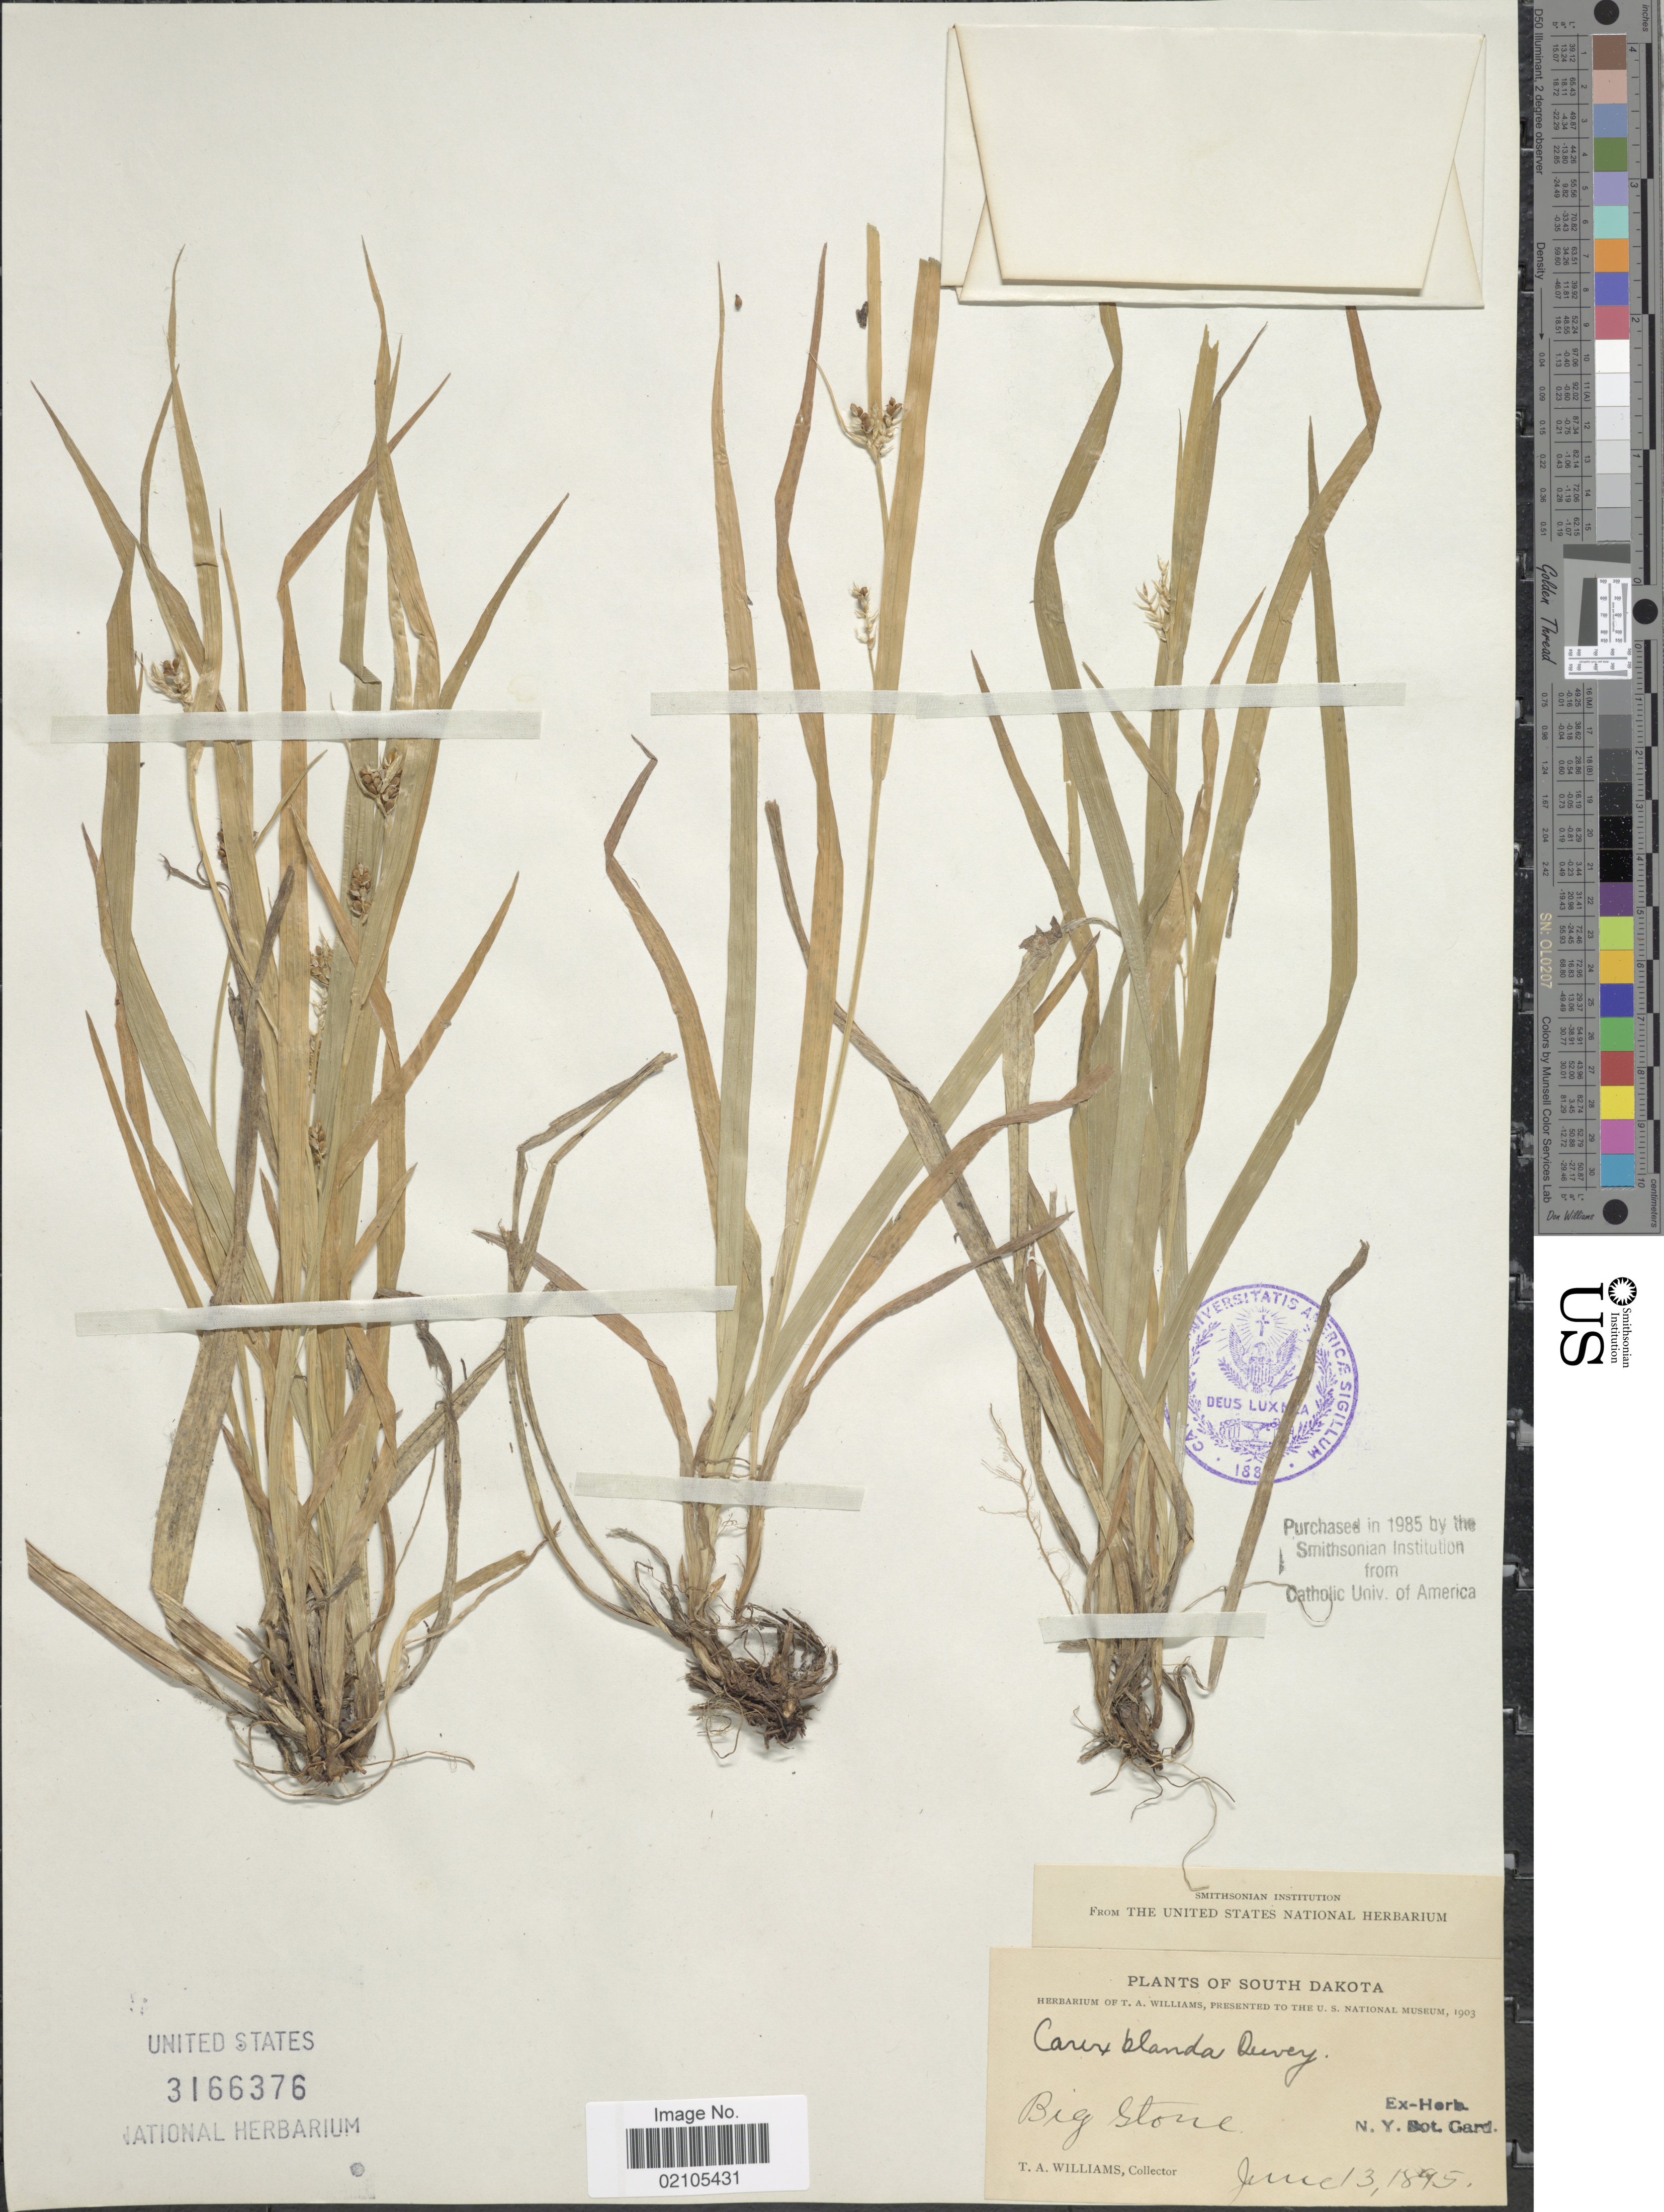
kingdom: Plantae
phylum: Tracheophyta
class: Liliopsida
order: Poales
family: Cyperaceae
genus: Carex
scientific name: Carex blanda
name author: Dewey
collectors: T. A. Williams (herbarium)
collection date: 1895-06-13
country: United States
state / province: South Dakota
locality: Big Stone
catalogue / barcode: US 3166376